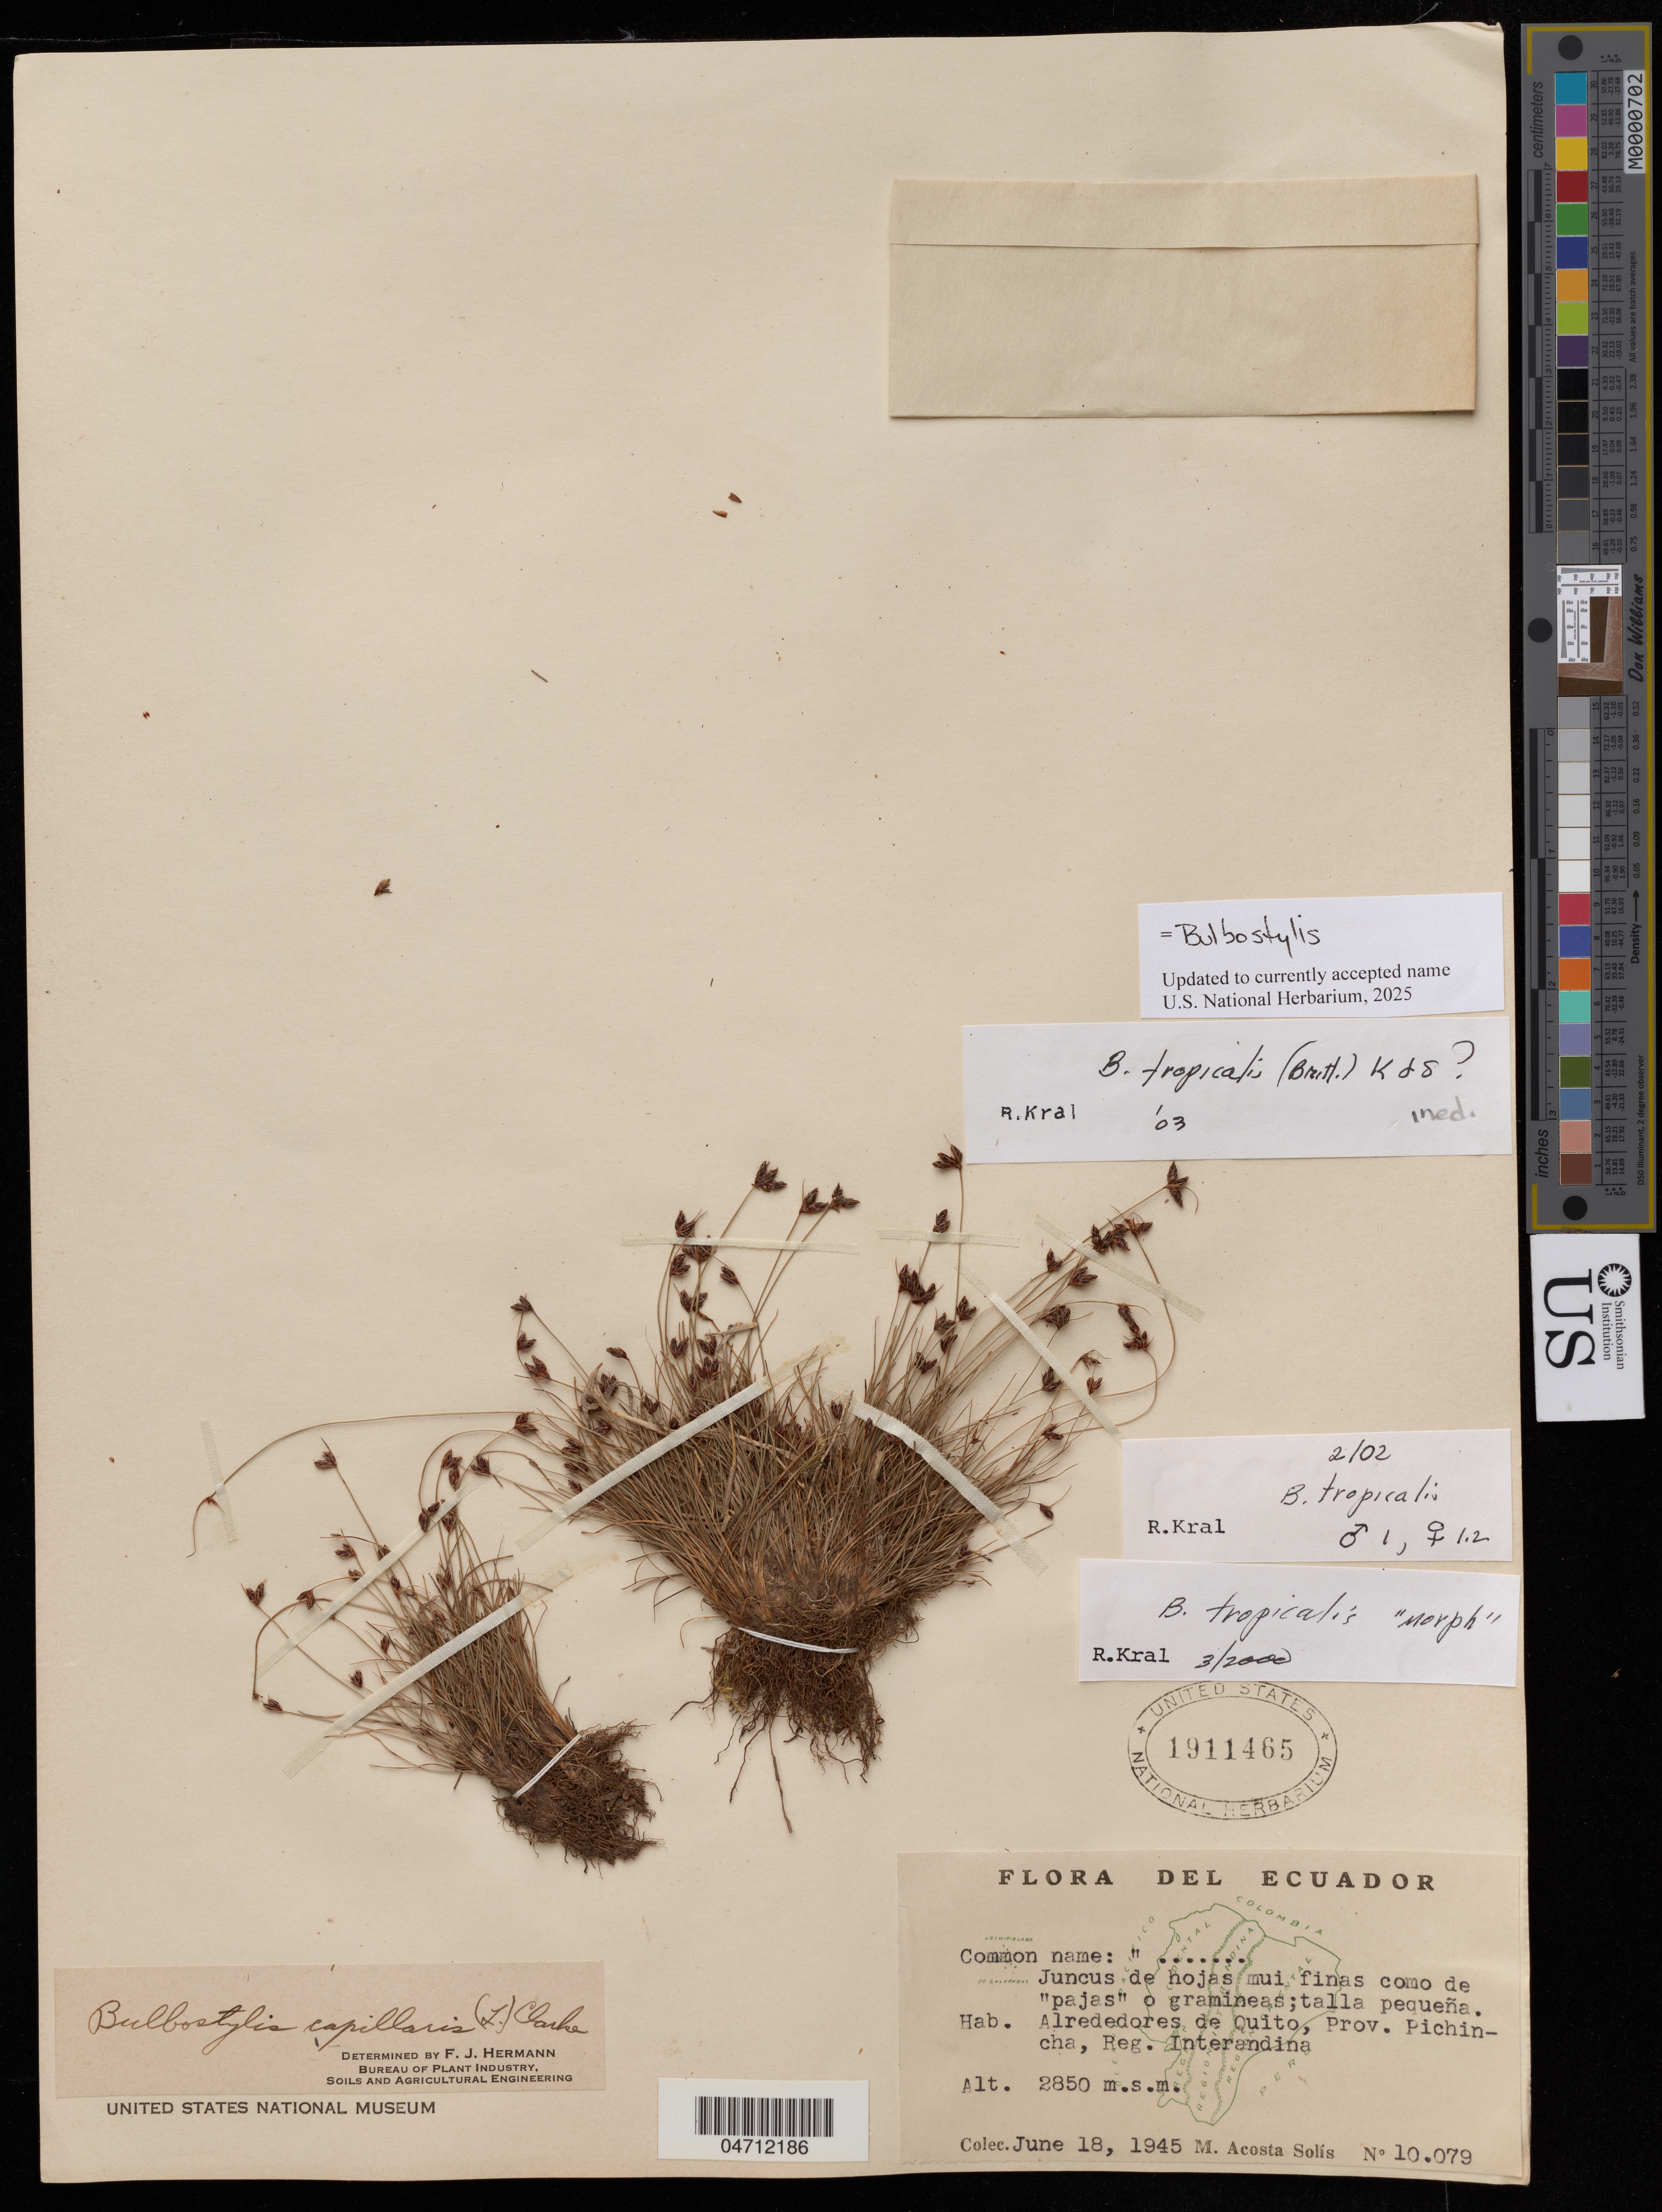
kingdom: Plantae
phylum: Tracheophyta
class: Liliopsida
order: Poales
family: Cyperaceae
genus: Bulbostylis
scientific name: Bulbostylis sp.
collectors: M. Acosta Solis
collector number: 10079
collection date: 1945-06-18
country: Ecuador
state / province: Pichincha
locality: Alrededores de Quito, Reg. Interandina.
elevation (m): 2850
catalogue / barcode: US 1911465